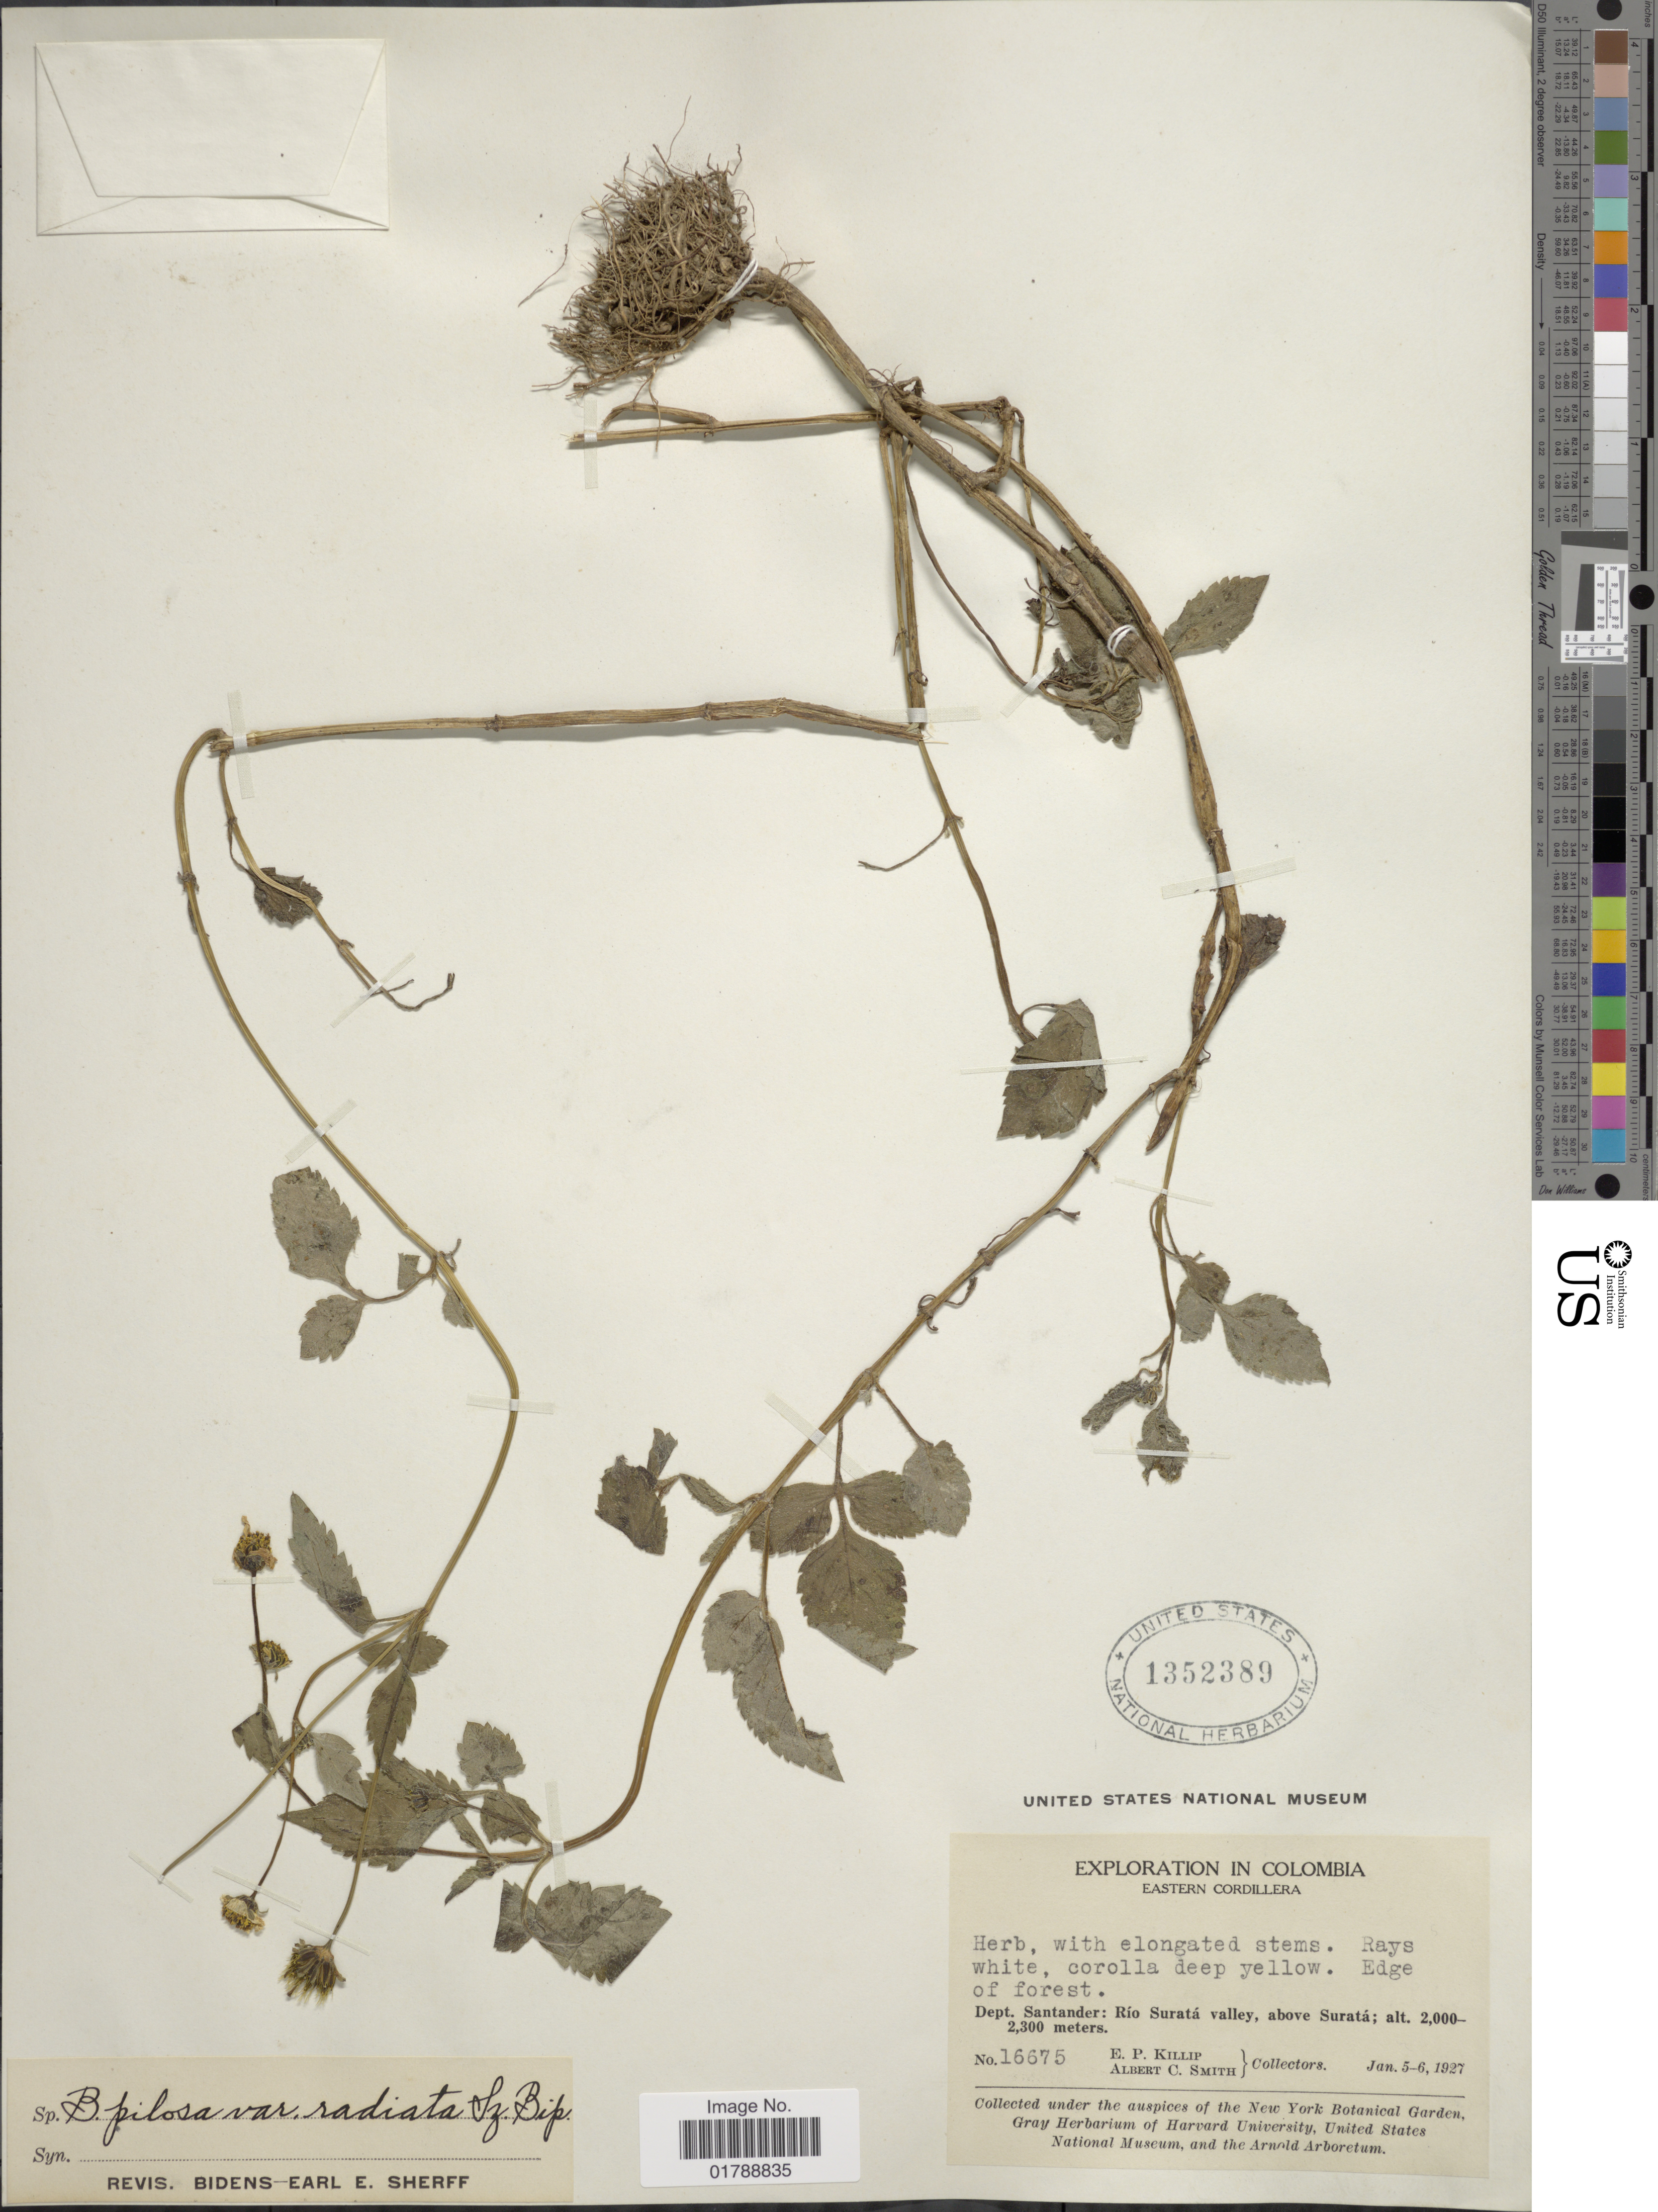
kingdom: Plantae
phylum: Tracheophyta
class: Magnoliopsida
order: Asterales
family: Asteraceae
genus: Bidens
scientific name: Bidens pilosa var. radiata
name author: (Sch. Bip.) J.A. Schmidt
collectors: E. P. Killip & A. C. Smith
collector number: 16675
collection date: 1927-01-05/1927-01-06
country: Colombia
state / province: Santander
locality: Eastern Cordillera. Río Surata valley, above Suratá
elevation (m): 2000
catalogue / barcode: US 1352389